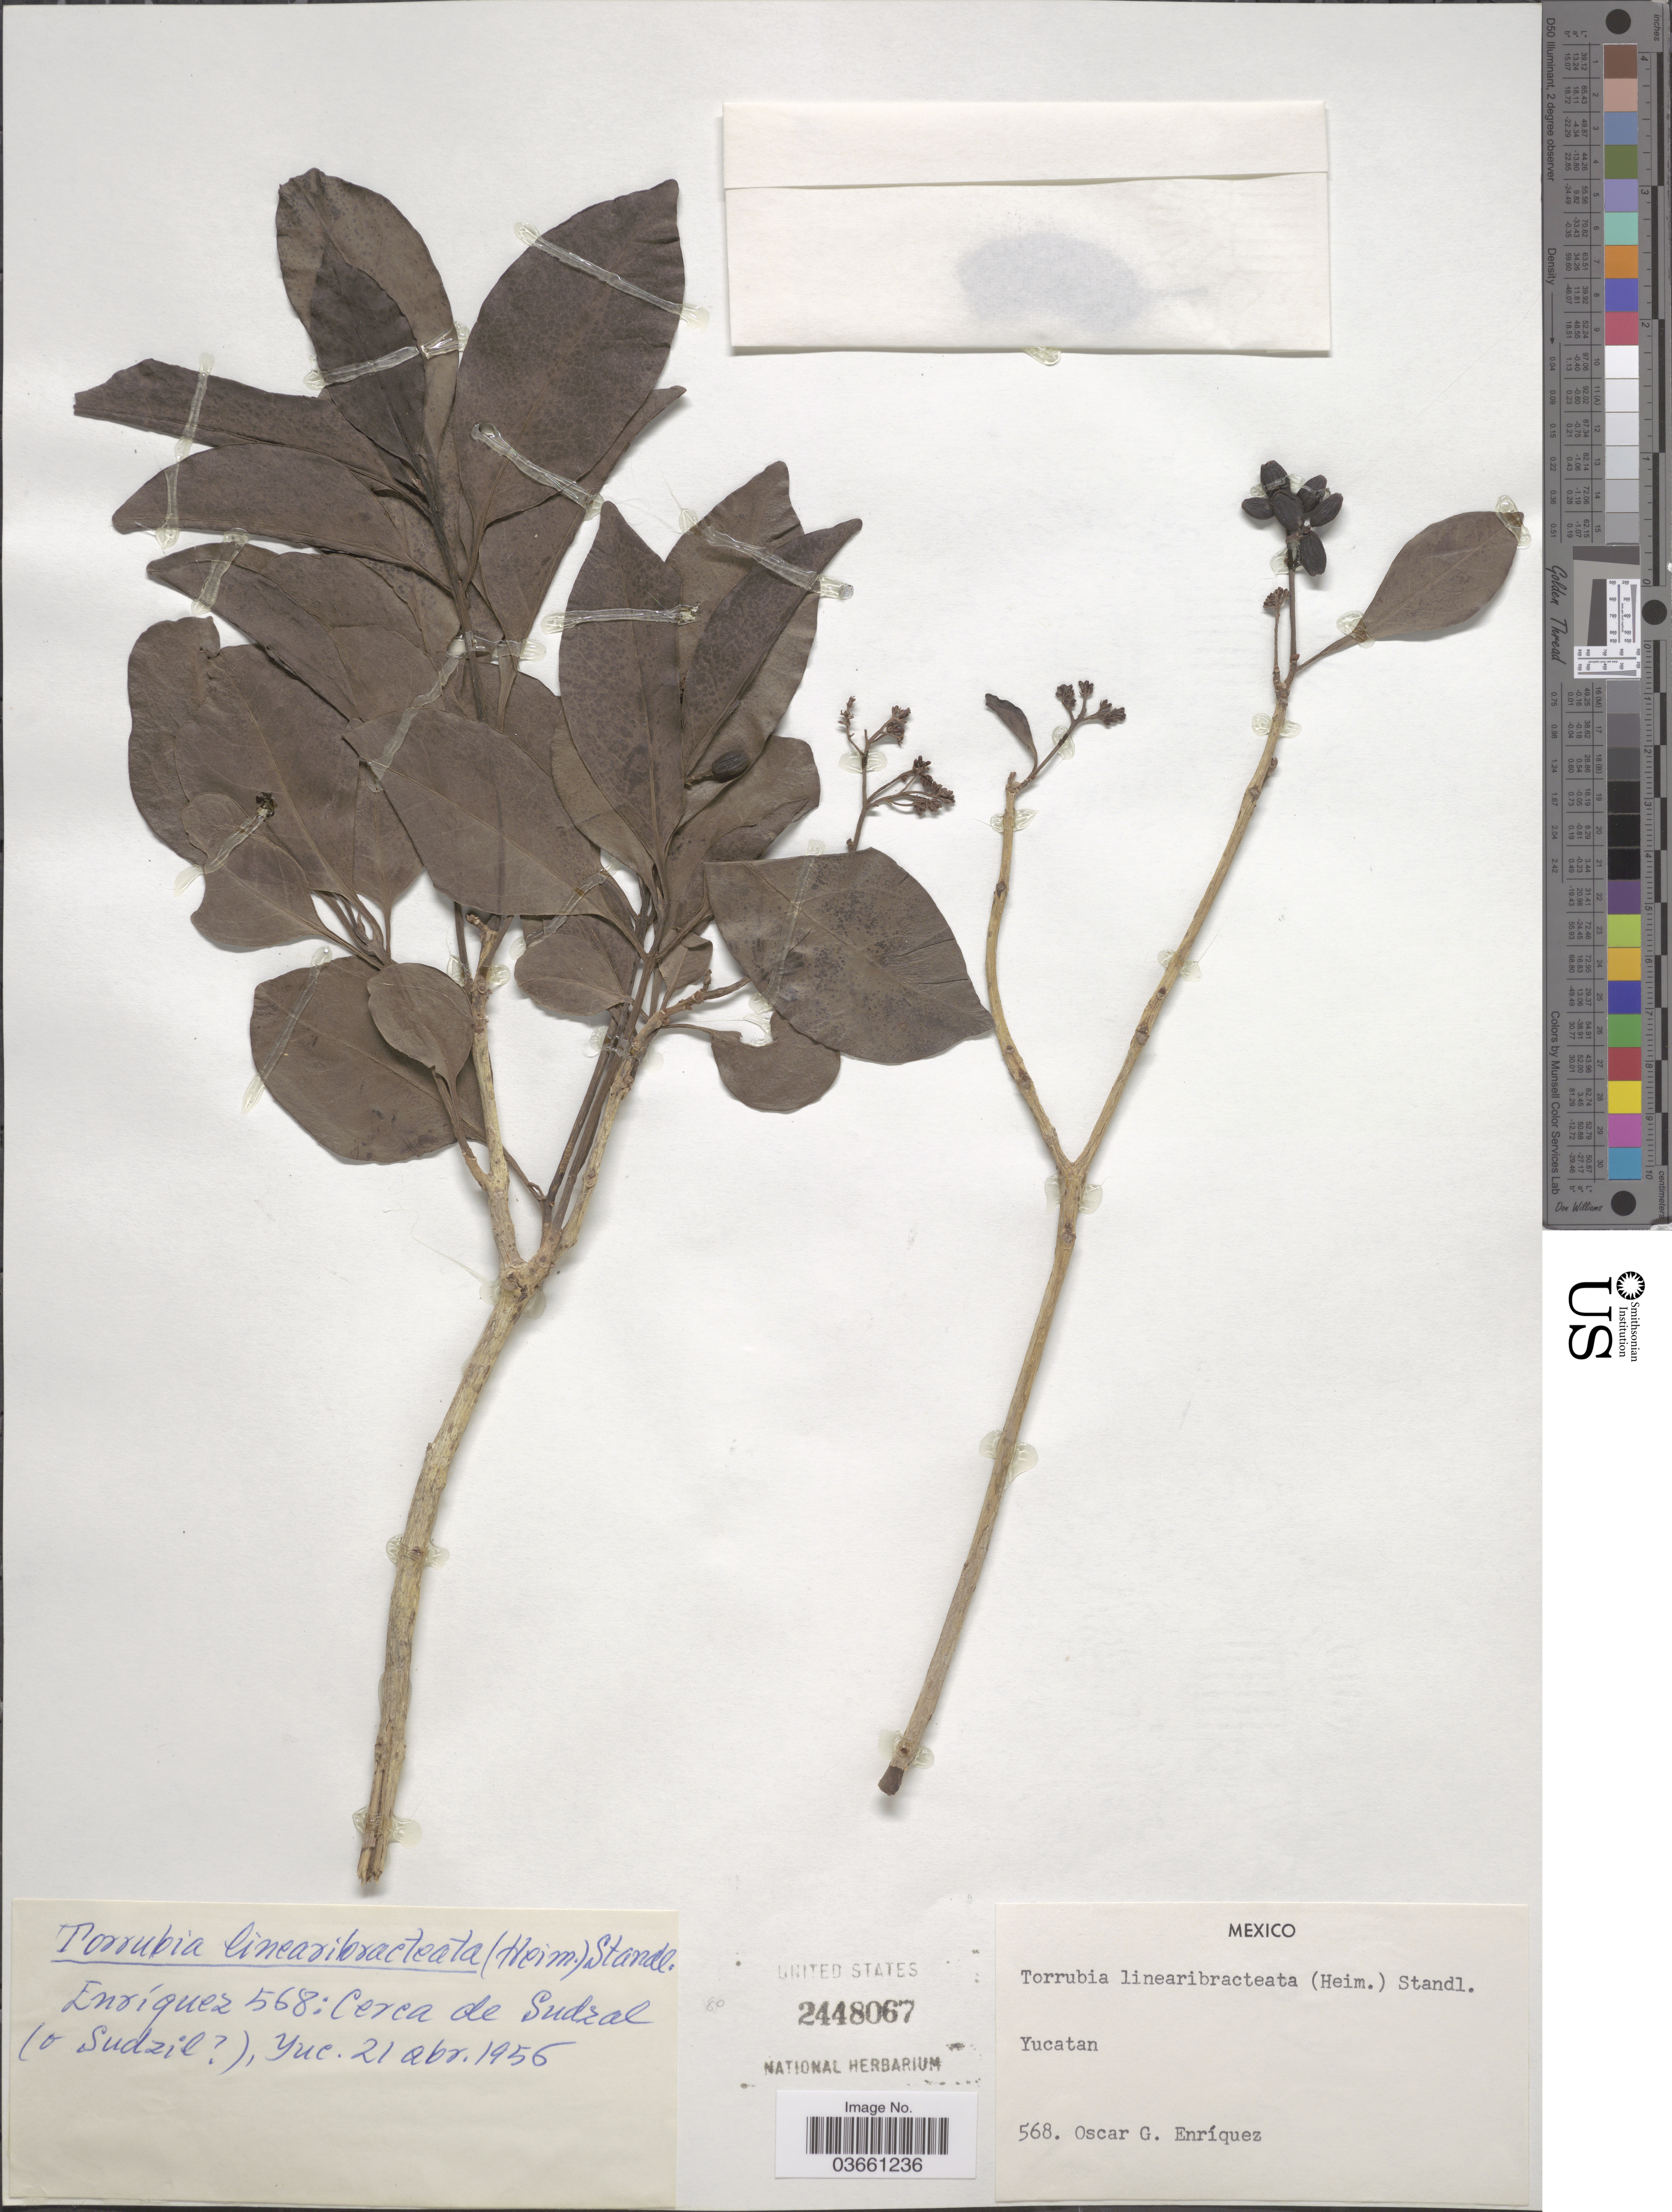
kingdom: Plantae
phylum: Tracheophyta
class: Magnoliopsida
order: Caryophyllales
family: Nyctaginaceae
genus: Guapira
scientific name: Guapira costaricana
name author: (Standl.) Woodson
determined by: Strong, Mark T., (BOT), Smithsonian Institution - National Museum of Natural History (UNITED STATES)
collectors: O. Enriquez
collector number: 568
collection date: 1956-04-21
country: Mexico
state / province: Yucatán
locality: Cerca de Sudzal (o Sudzil [unsure placement]).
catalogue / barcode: US 2448067